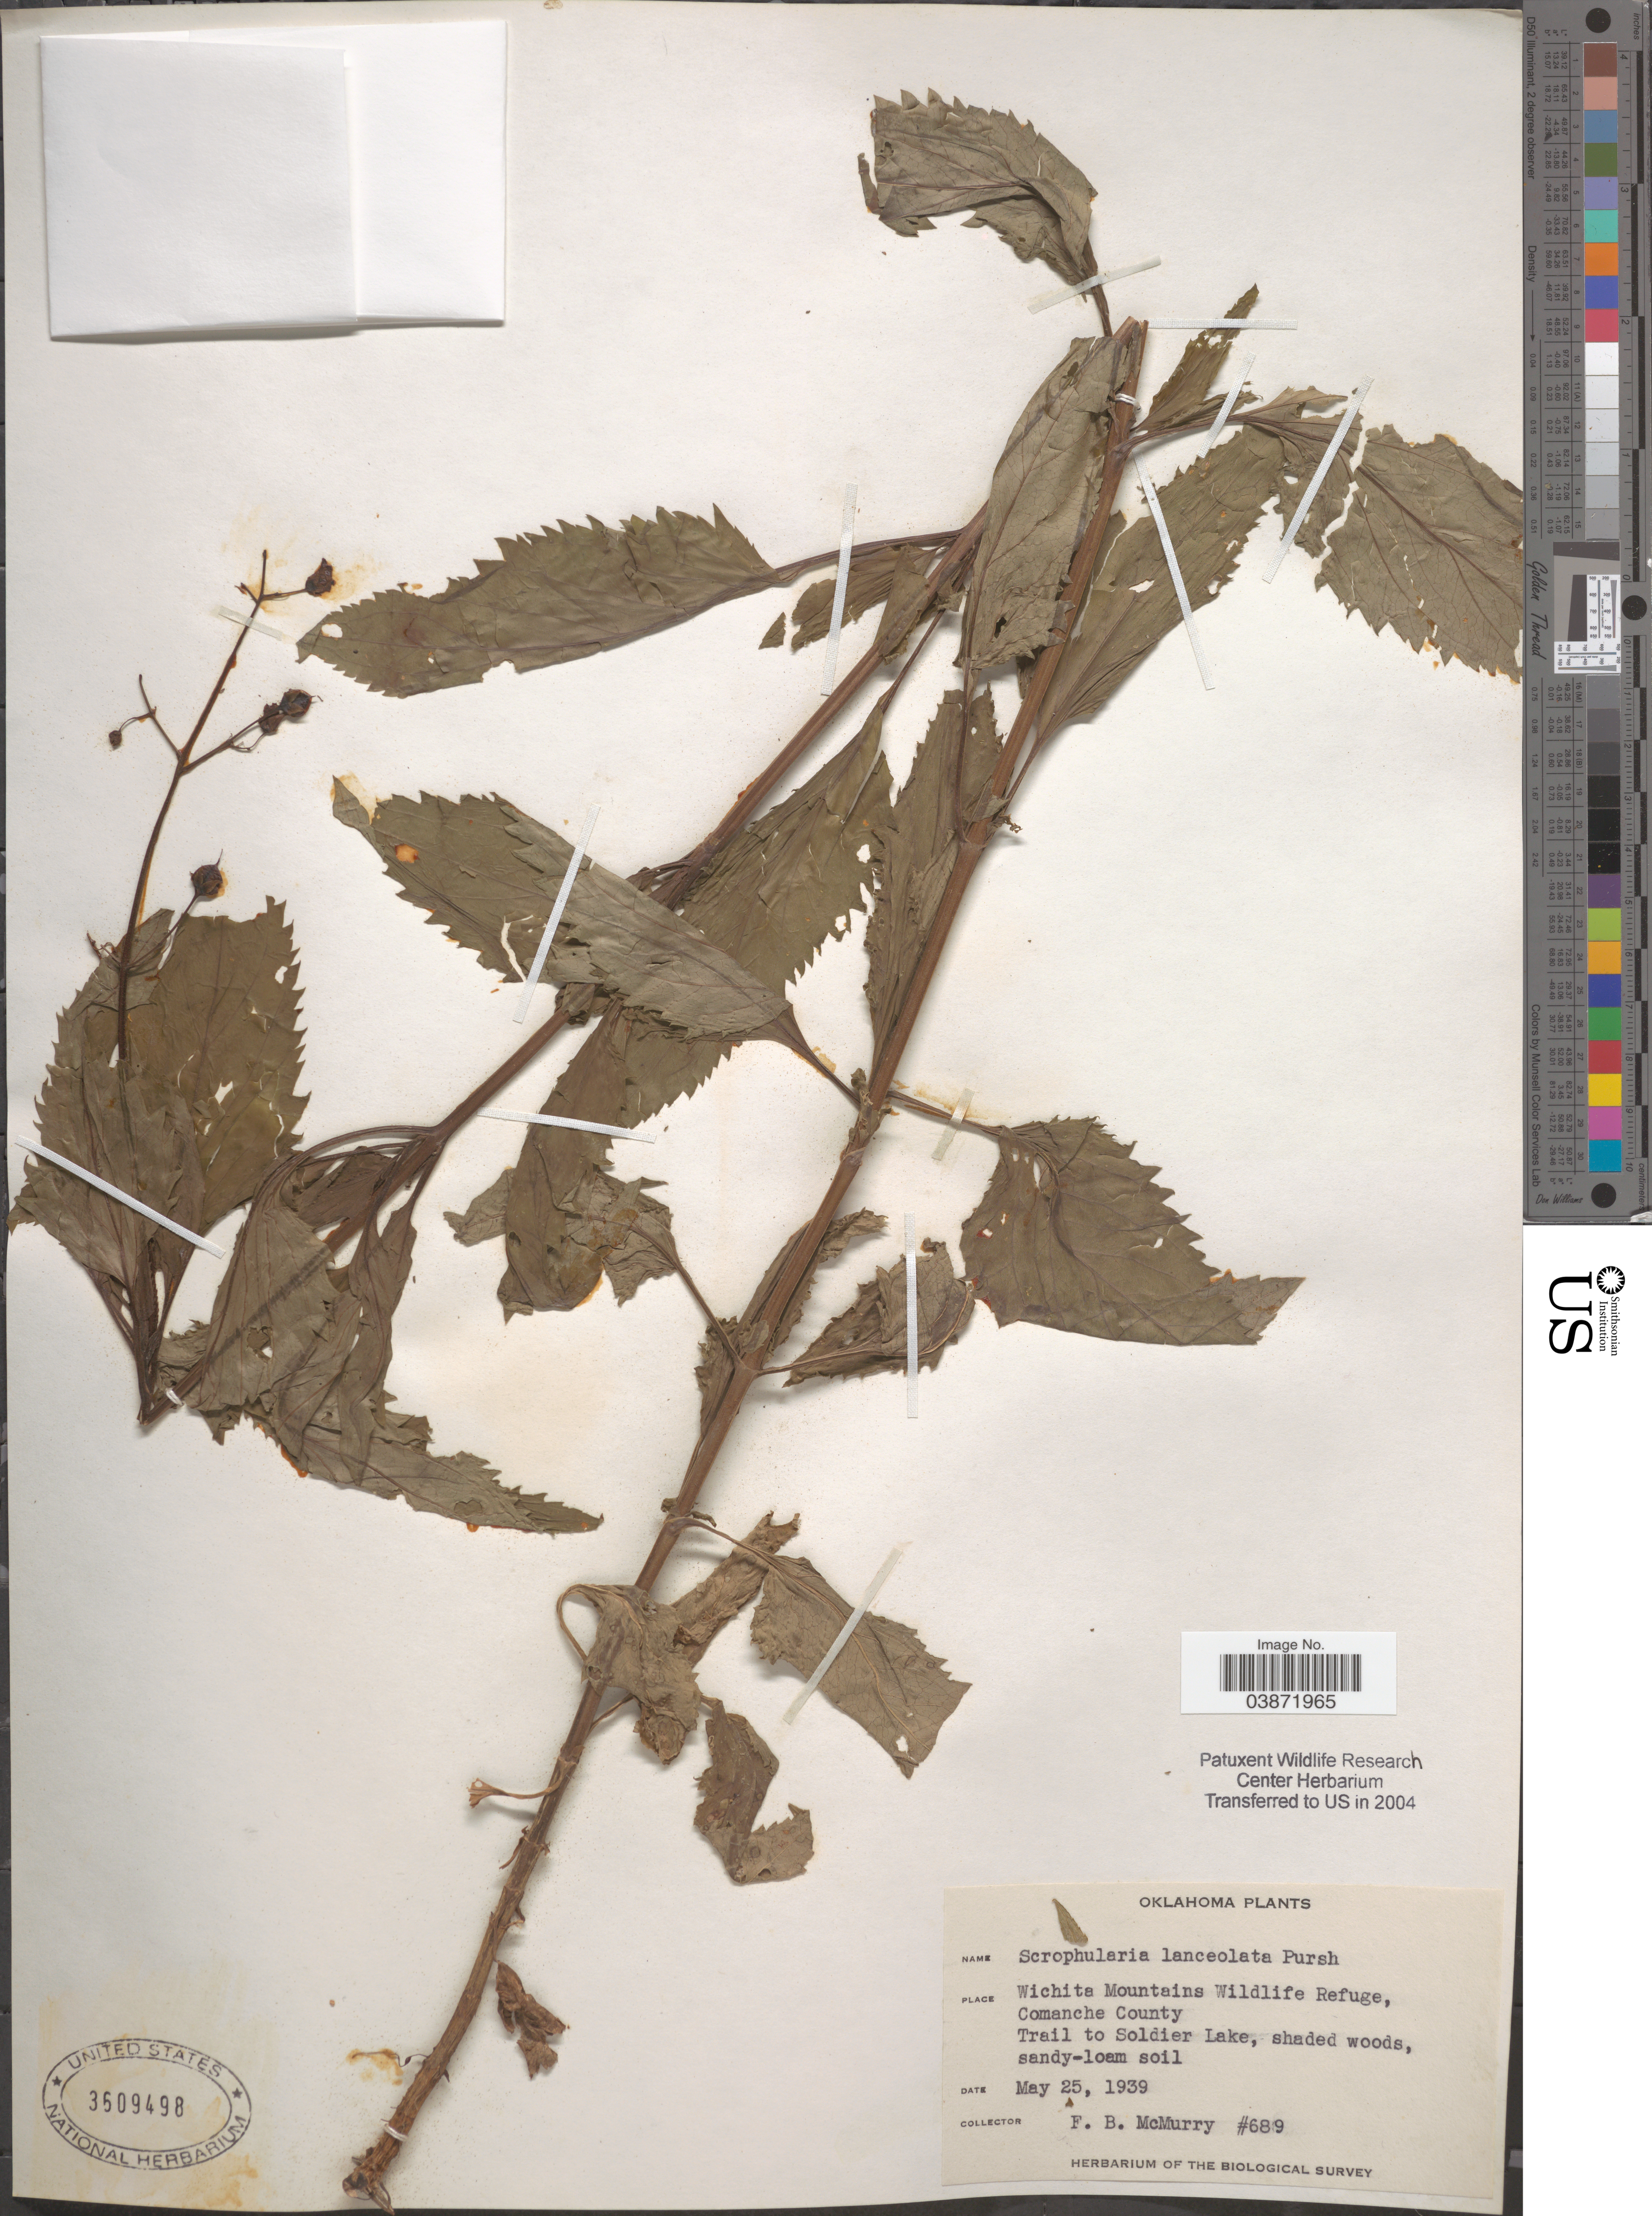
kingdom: Plantae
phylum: Tracheophyta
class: Magnoliopsida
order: Lamiales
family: Scrophulariaceae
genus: Scrophularia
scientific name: Scrophularia lanceolata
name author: Pursh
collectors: F. B. McMurry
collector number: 689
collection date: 1939-05-25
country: United States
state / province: Oklahoma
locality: Wichita Mountains Wildlife Refuge, Comanche County. Trail to Soldier Lake.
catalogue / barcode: US 3609498